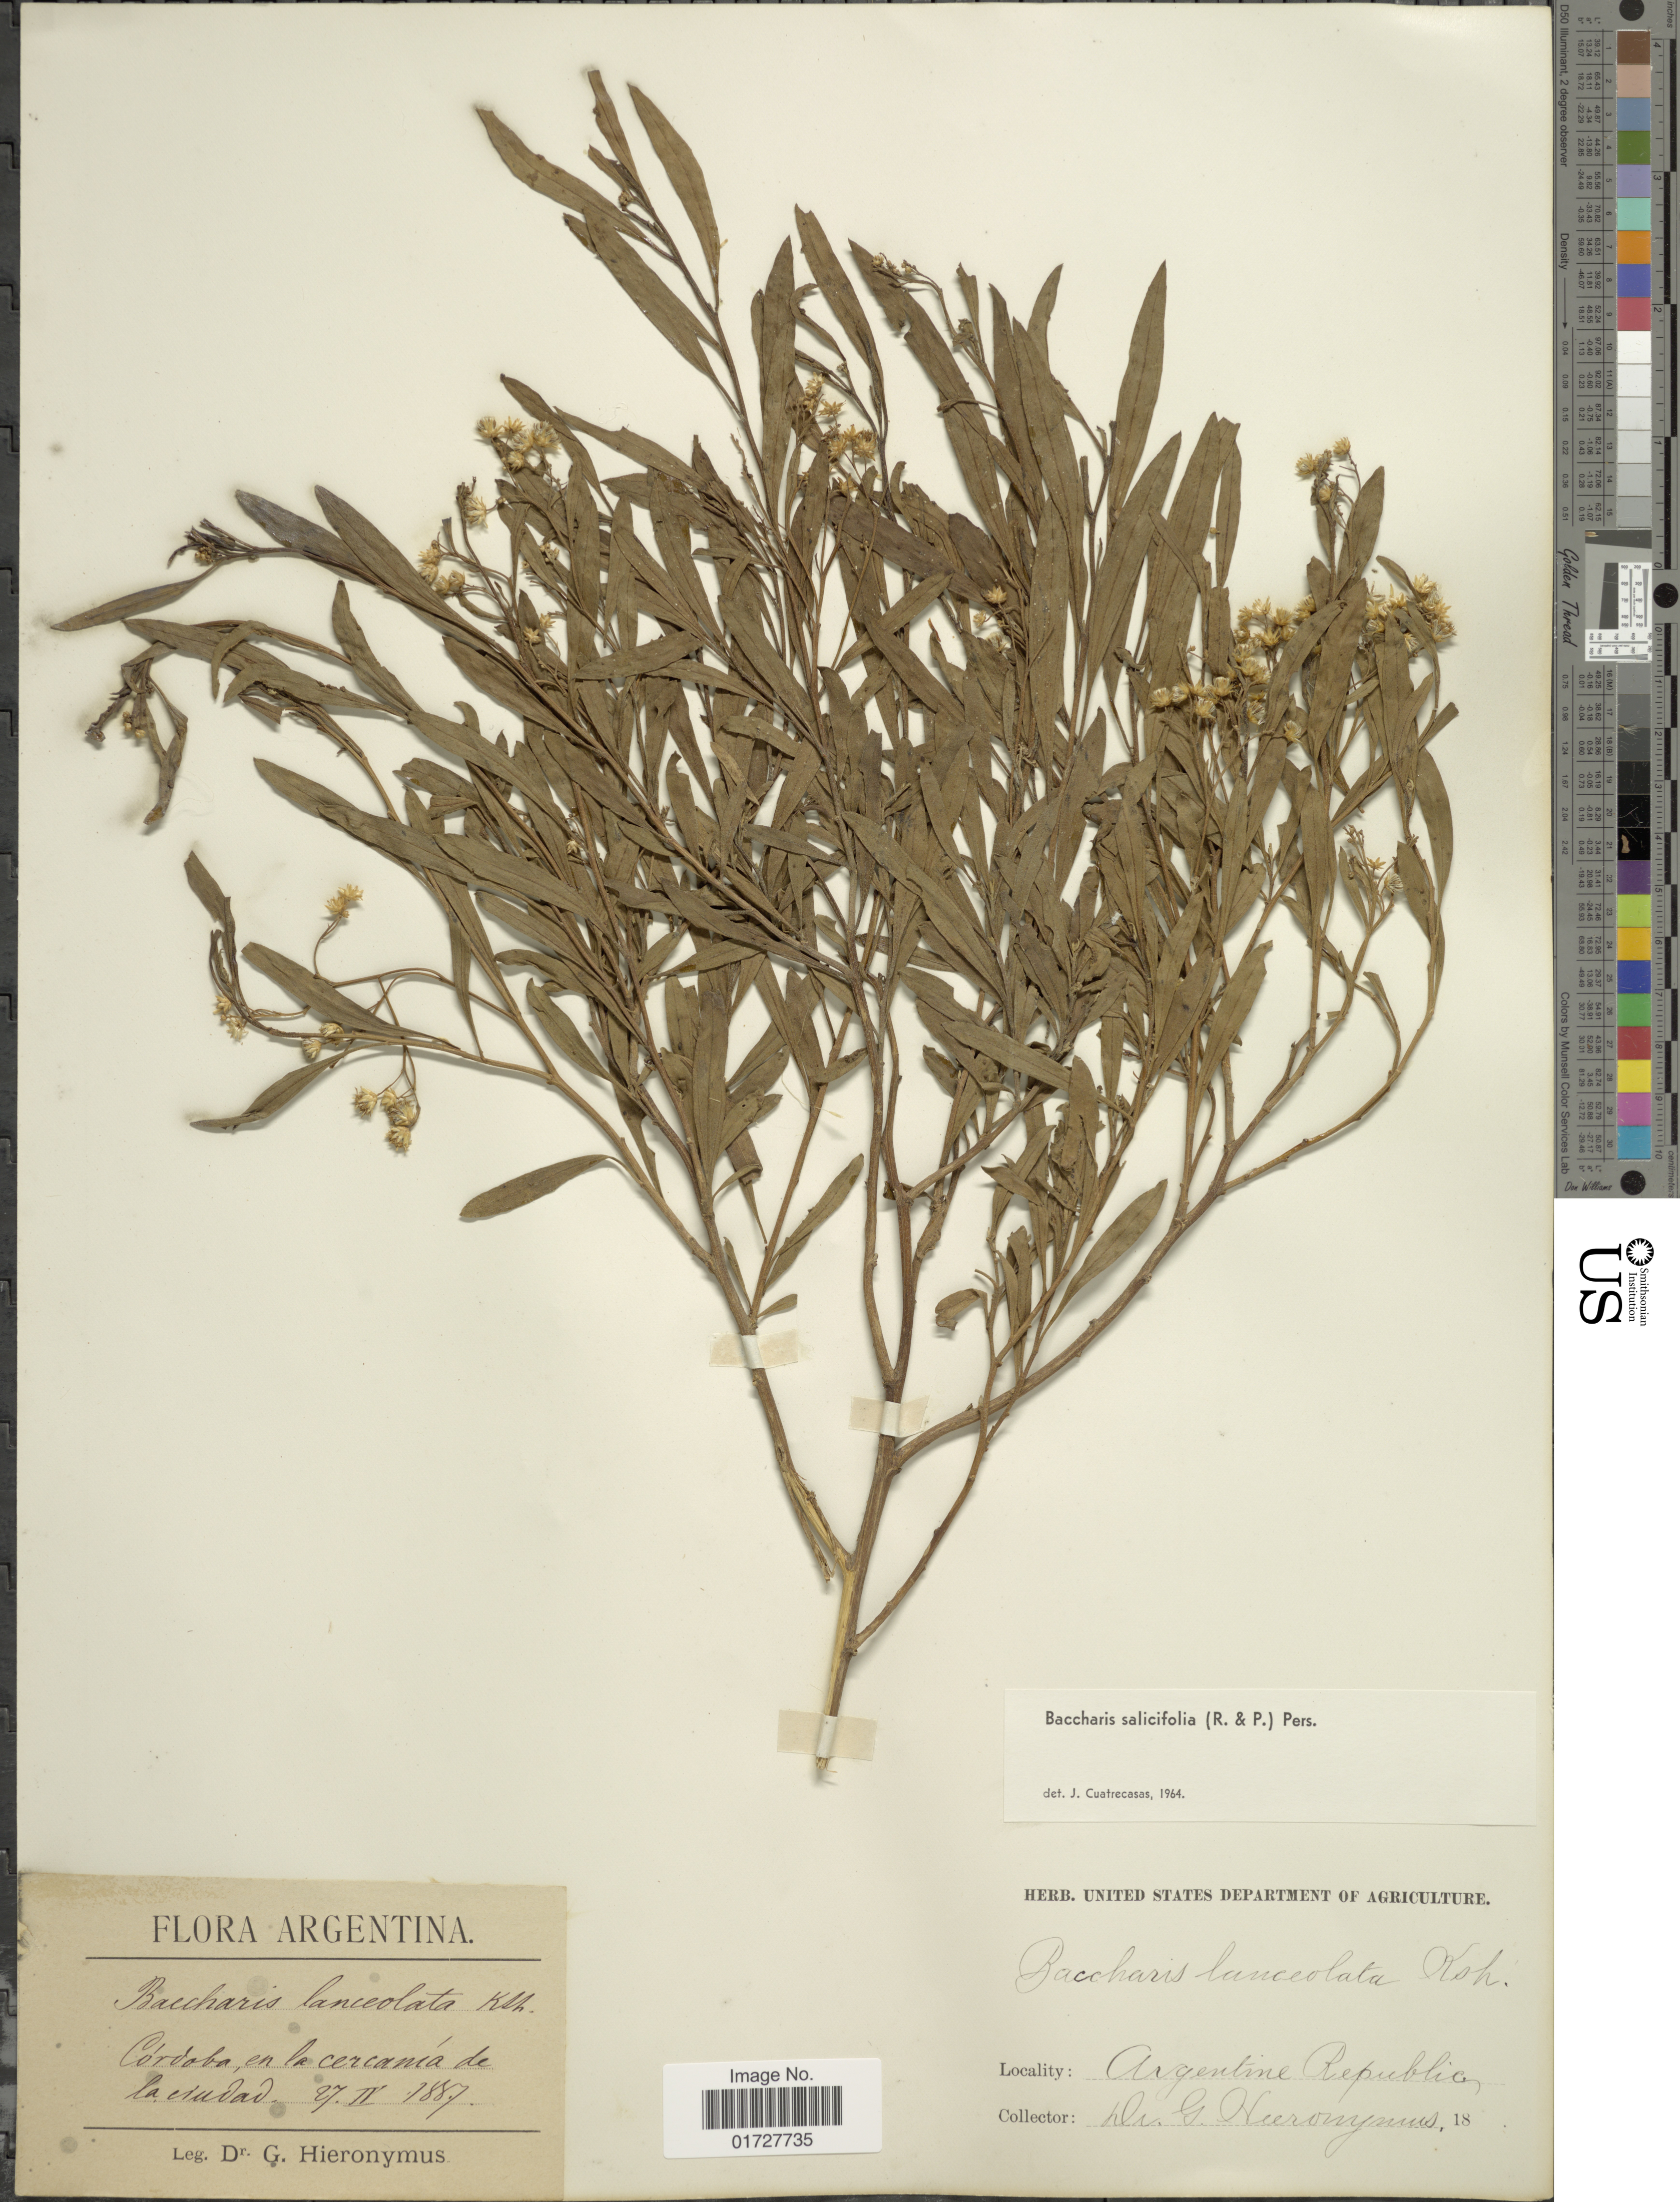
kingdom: Plantae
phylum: Tracheophyta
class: Magnoliopsida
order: Asterales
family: Asteraceae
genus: Baccharis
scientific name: Baccharis salicifolia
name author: (Ruiz & Pav.) Pers.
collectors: G. H. Hieronymus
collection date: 1887-02-27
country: Argentina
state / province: Cordoba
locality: Argentina Republic, Cordoba en la cercania de la ciudad